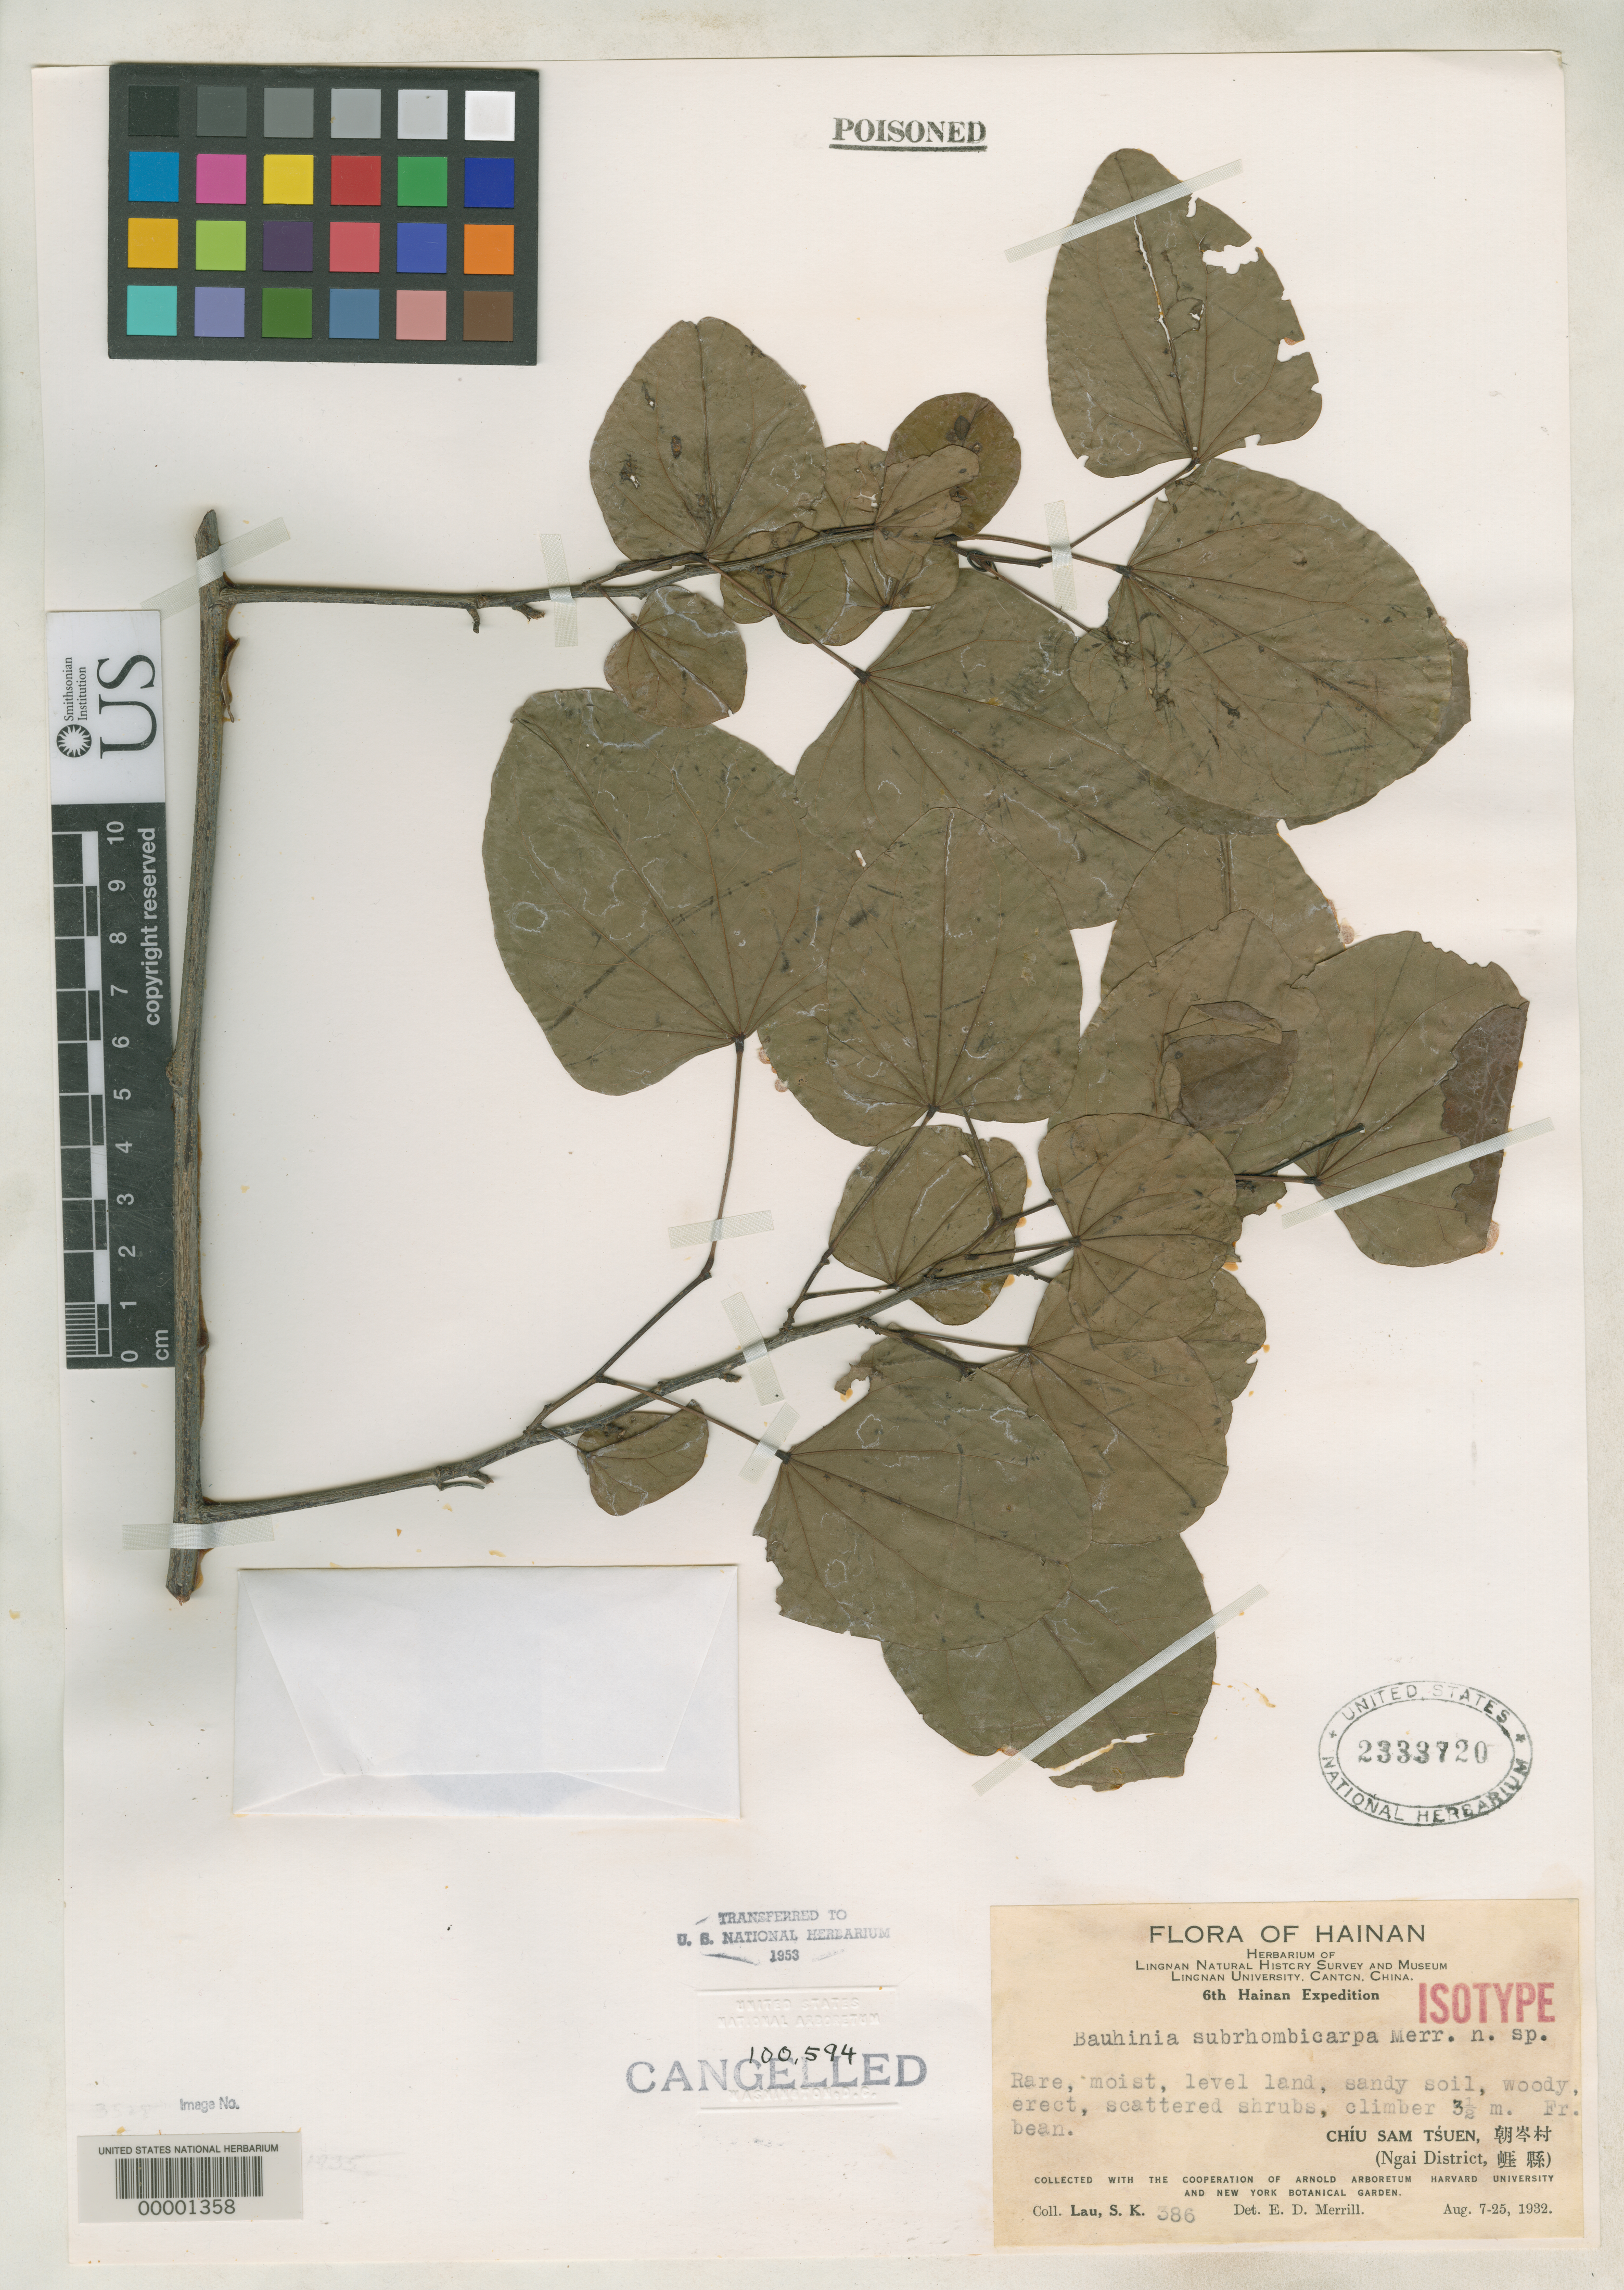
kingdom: Plantae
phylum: Tracheophyta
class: Magnoliopsida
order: Fabales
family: Fabaceae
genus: Bauhinia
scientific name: Bauhinia subrhombicarpa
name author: Merr.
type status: Isotype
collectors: S. K. Lau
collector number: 386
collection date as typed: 07 Aug 1932 to 25 Aug 1932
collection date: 1932-08-07/1932-08-25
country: China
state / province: Hainan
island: Hainan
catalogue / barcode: US 2333720